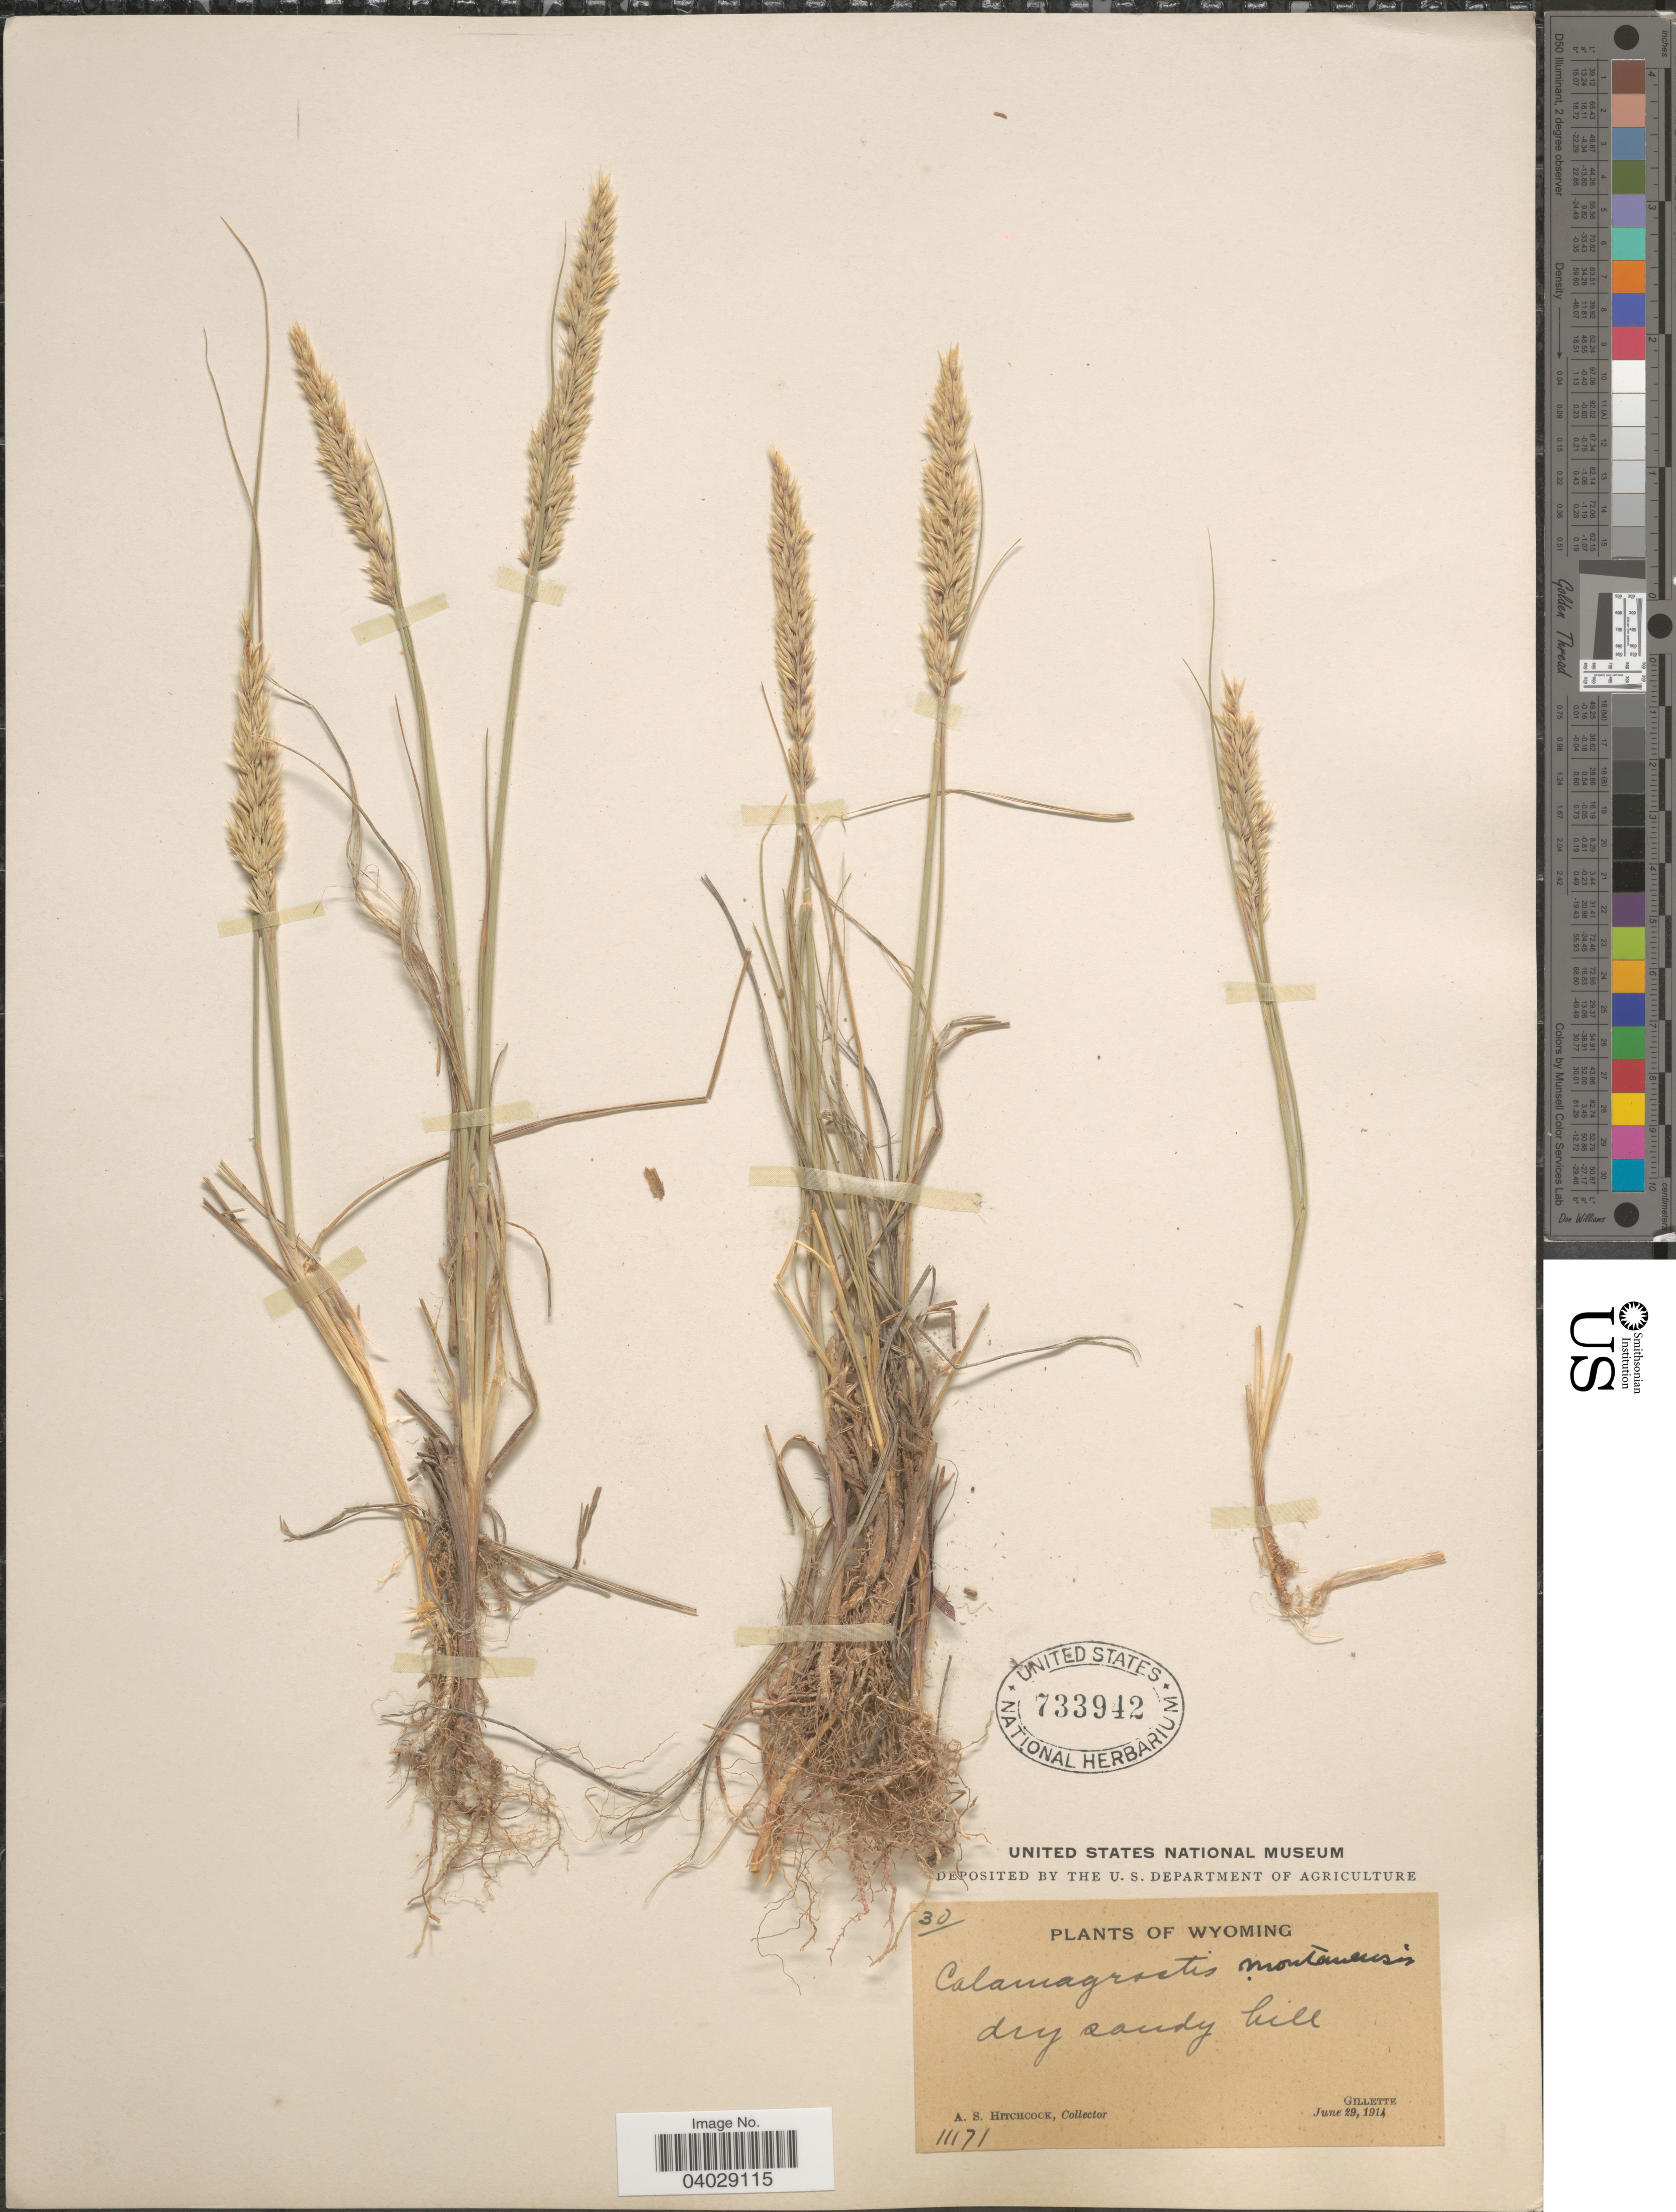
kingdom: Plantae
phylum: Tracheophyta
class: Liliopsida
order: Poales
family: Poaceae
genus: Calamagrostis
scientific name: Calamagrostis montanensis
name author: Scribn. ex Vasey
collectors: A. S. Hitchcock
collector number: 11171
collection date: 1914-06-29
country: United States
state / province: Wyoming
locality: Gillette.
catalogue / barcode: US 733942